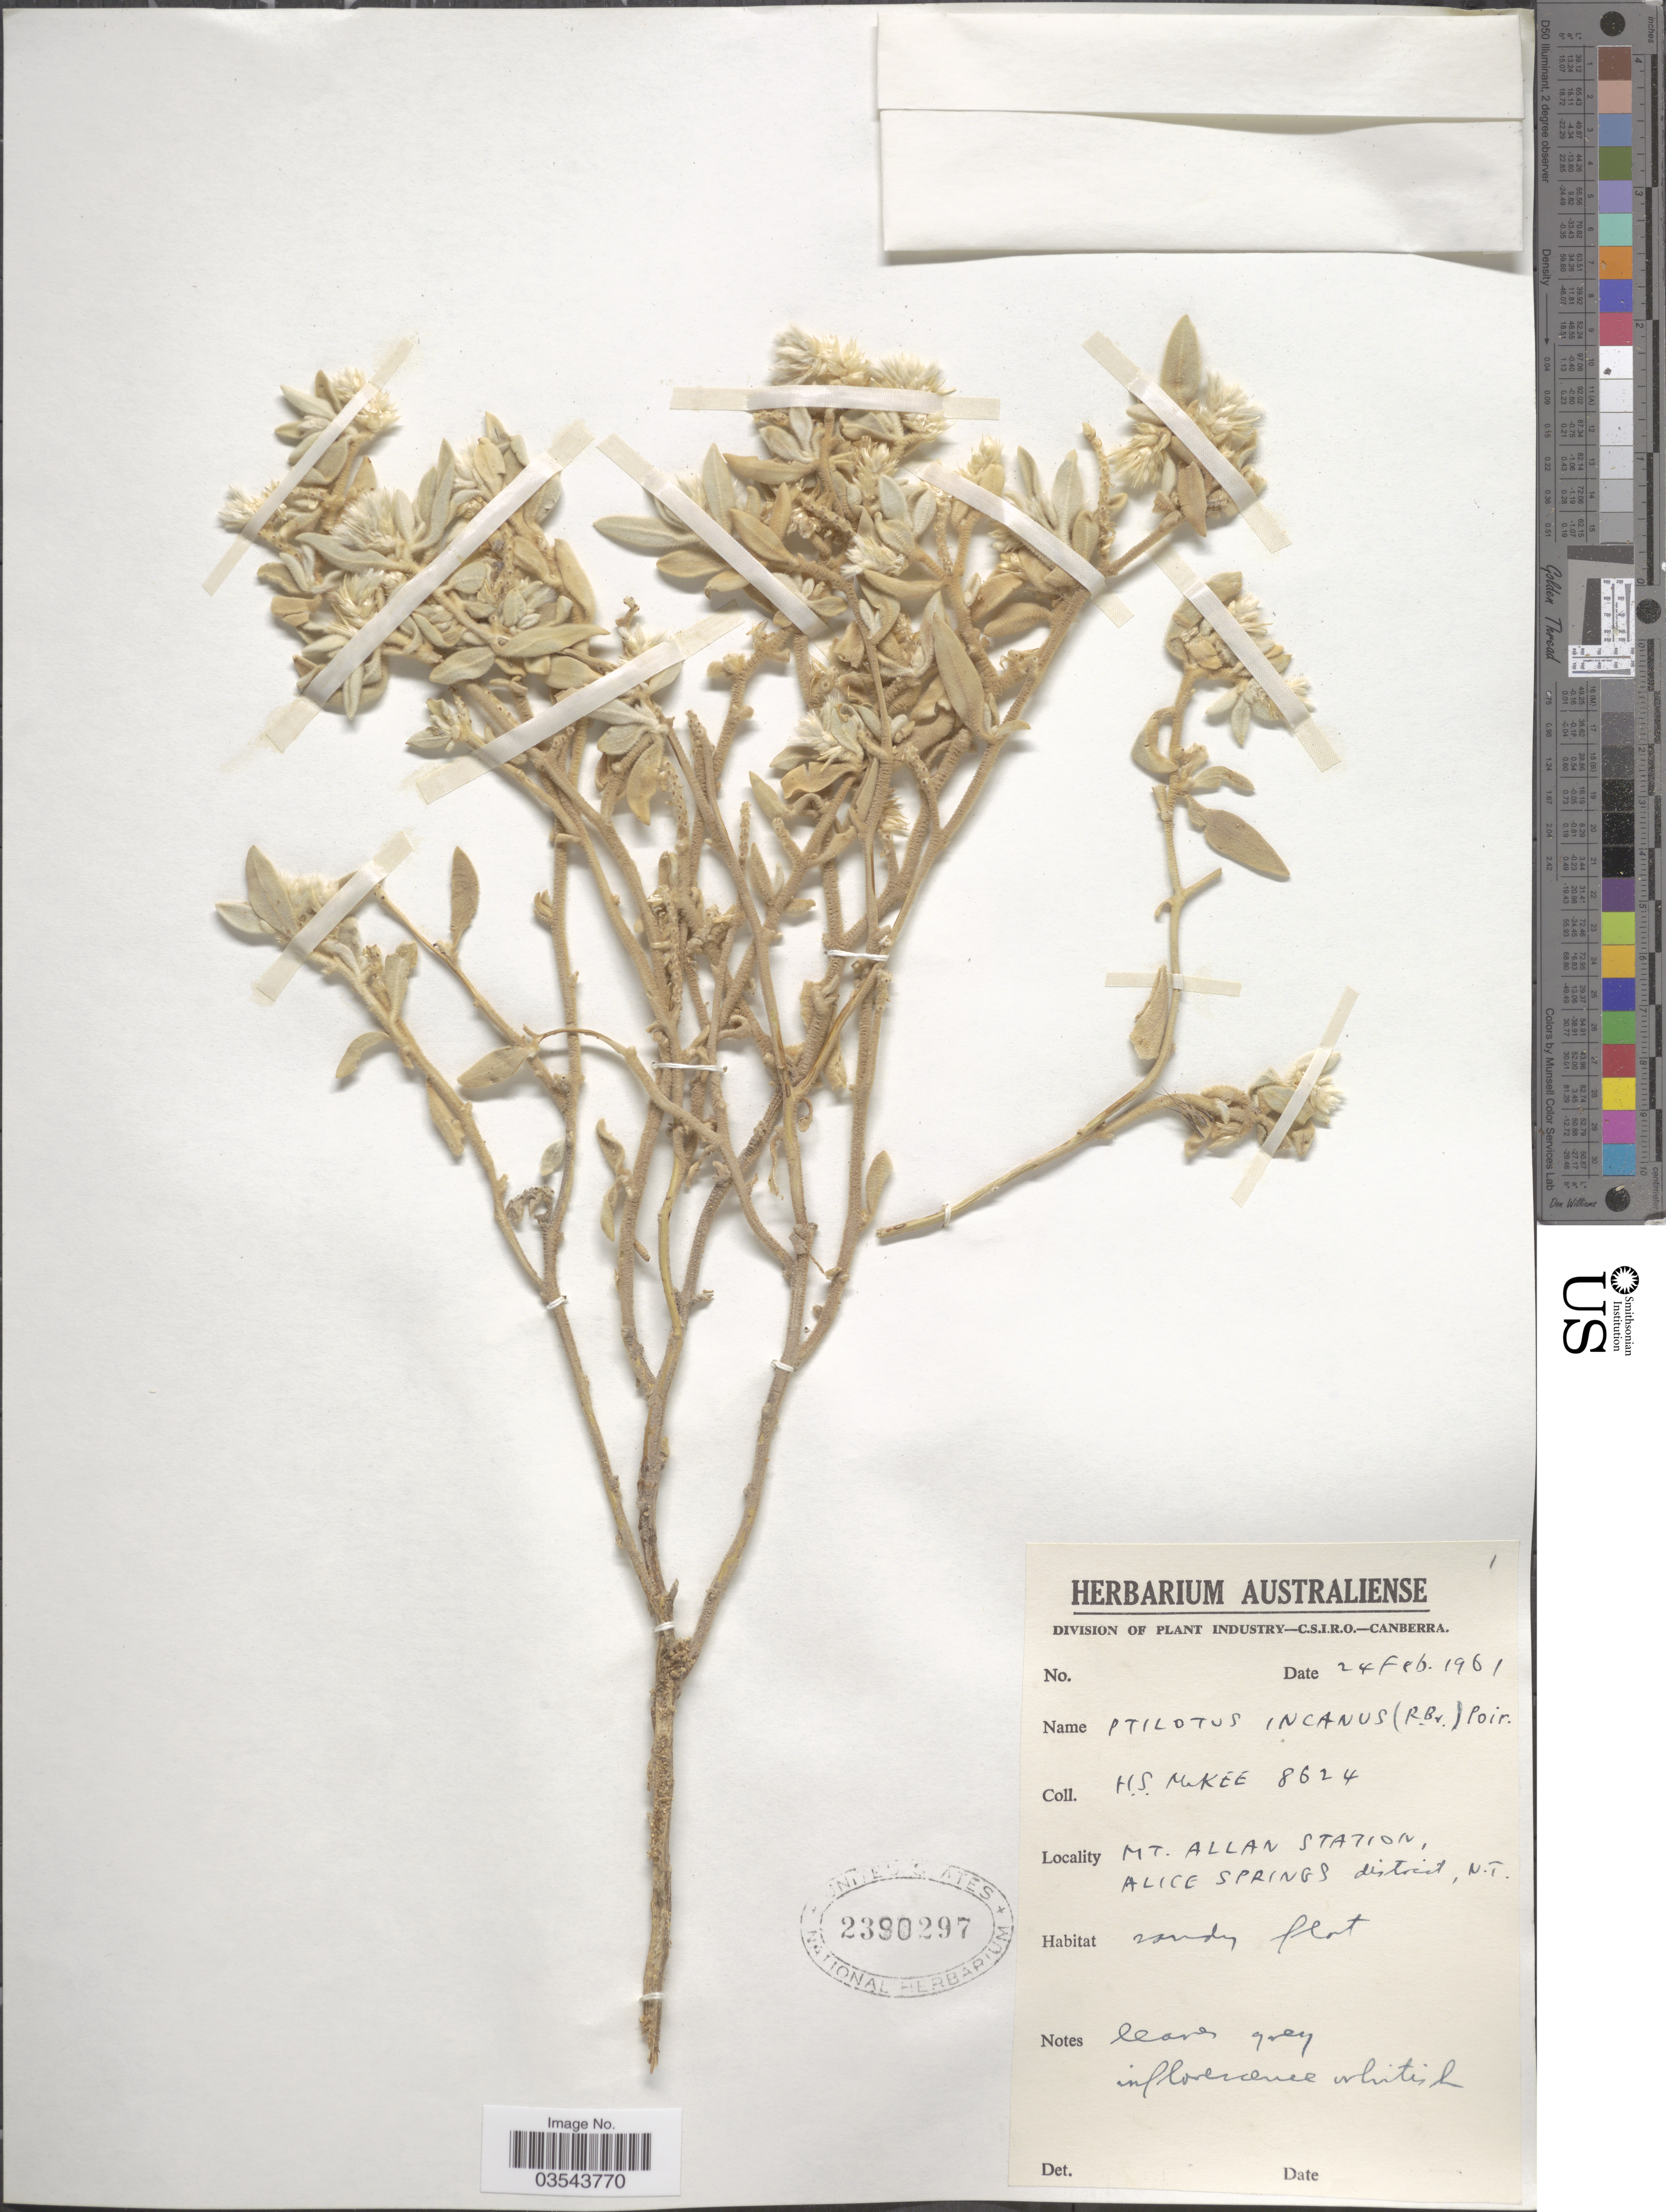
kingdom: Plantae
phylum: Tracheophyta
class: Magnoliopsida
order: Caryophyllales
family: Amaranthaceae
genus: Ptilotus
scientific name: Ptilotus incanus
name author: Poir.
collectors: H. S. McKee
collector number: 8624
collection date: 1961-02-24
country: Australia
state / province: Northern Territory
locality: Mt. Allan Station, Alice Springs district.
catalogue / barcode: US 2390297